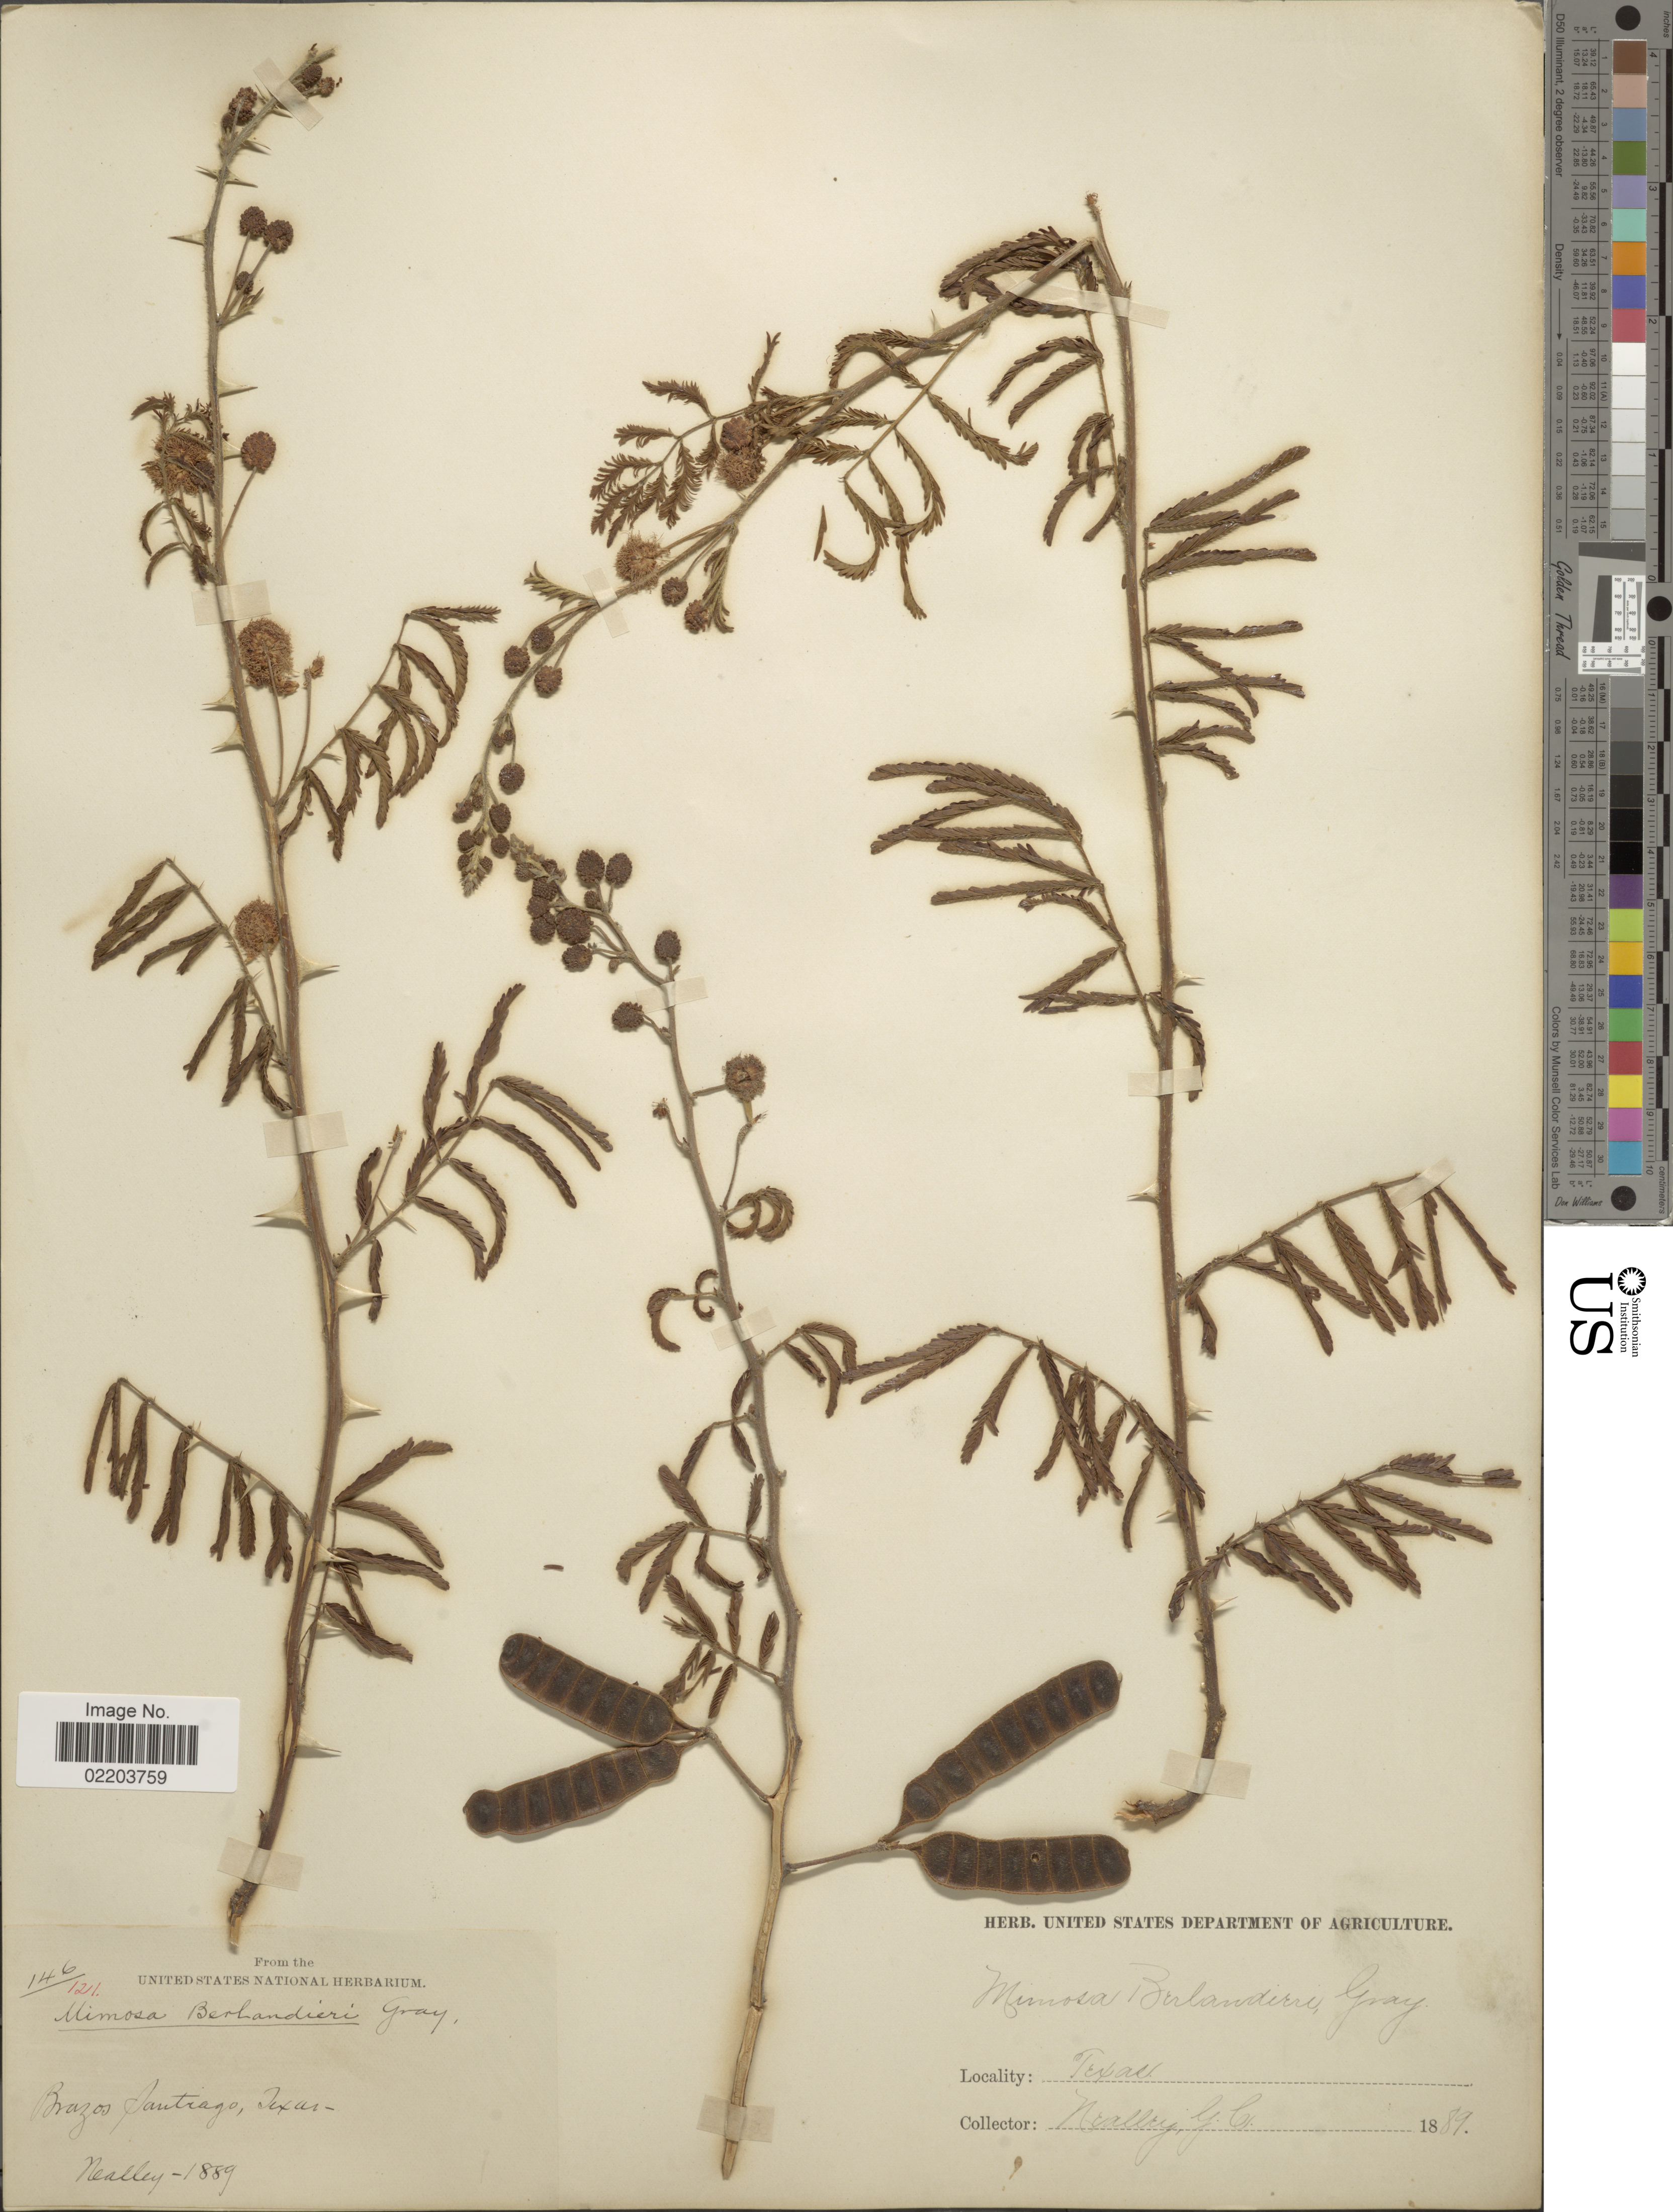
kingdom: Plantae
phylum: Tracheophyta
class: Magnoliopsida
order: Fabales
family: Fabaceae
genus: Mimosa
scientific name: Mimosa pigra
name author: L.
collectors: G. C. Nealley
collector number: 146/121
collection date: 1889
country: United States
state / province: Texas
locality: Brazos Santiago